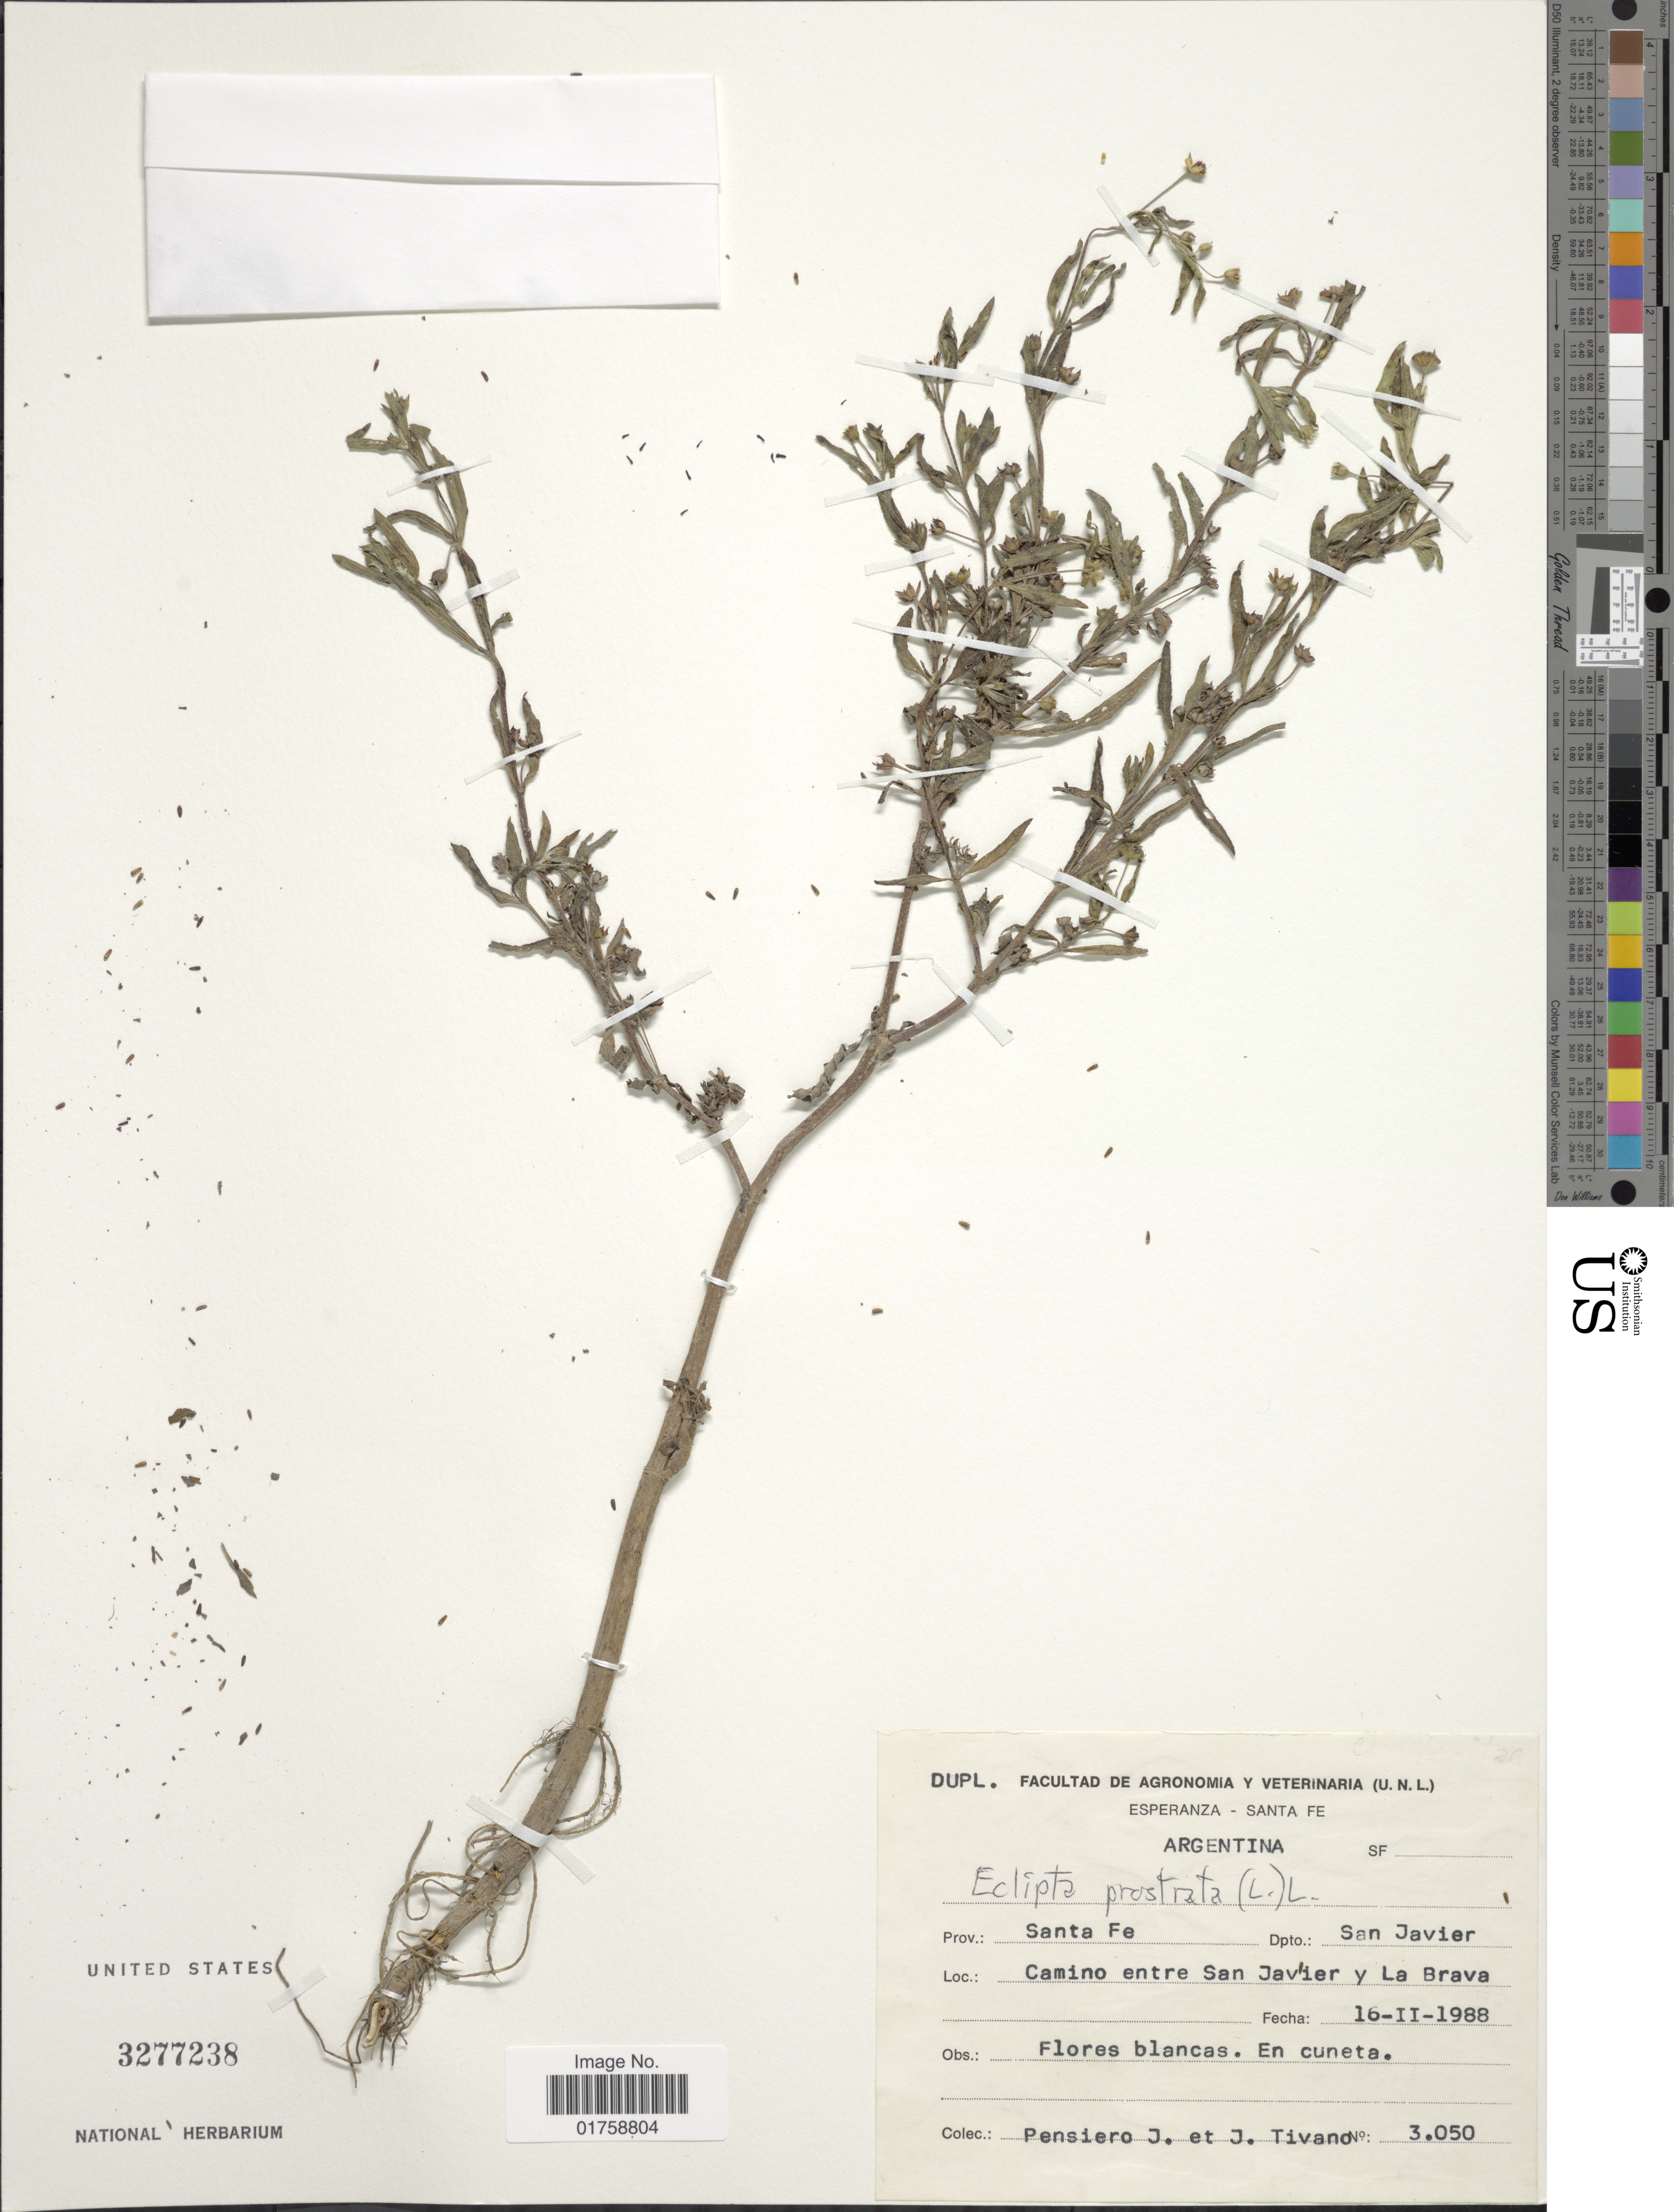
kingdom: Plantae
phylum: Tracheophyta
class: Magnoliopsida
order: Asterales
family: Asteraceae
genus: Eclipta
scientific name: Eclipta sp.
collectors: J. Pensiero & J. Tivano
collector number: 3050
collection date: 1988-02-16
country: Argentina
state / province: Santa Fe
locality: Argentina. Prov.: Santa Fe. Dpto.: San Javier. Camino entre San Javier y La Brava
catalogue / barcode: US 3277238